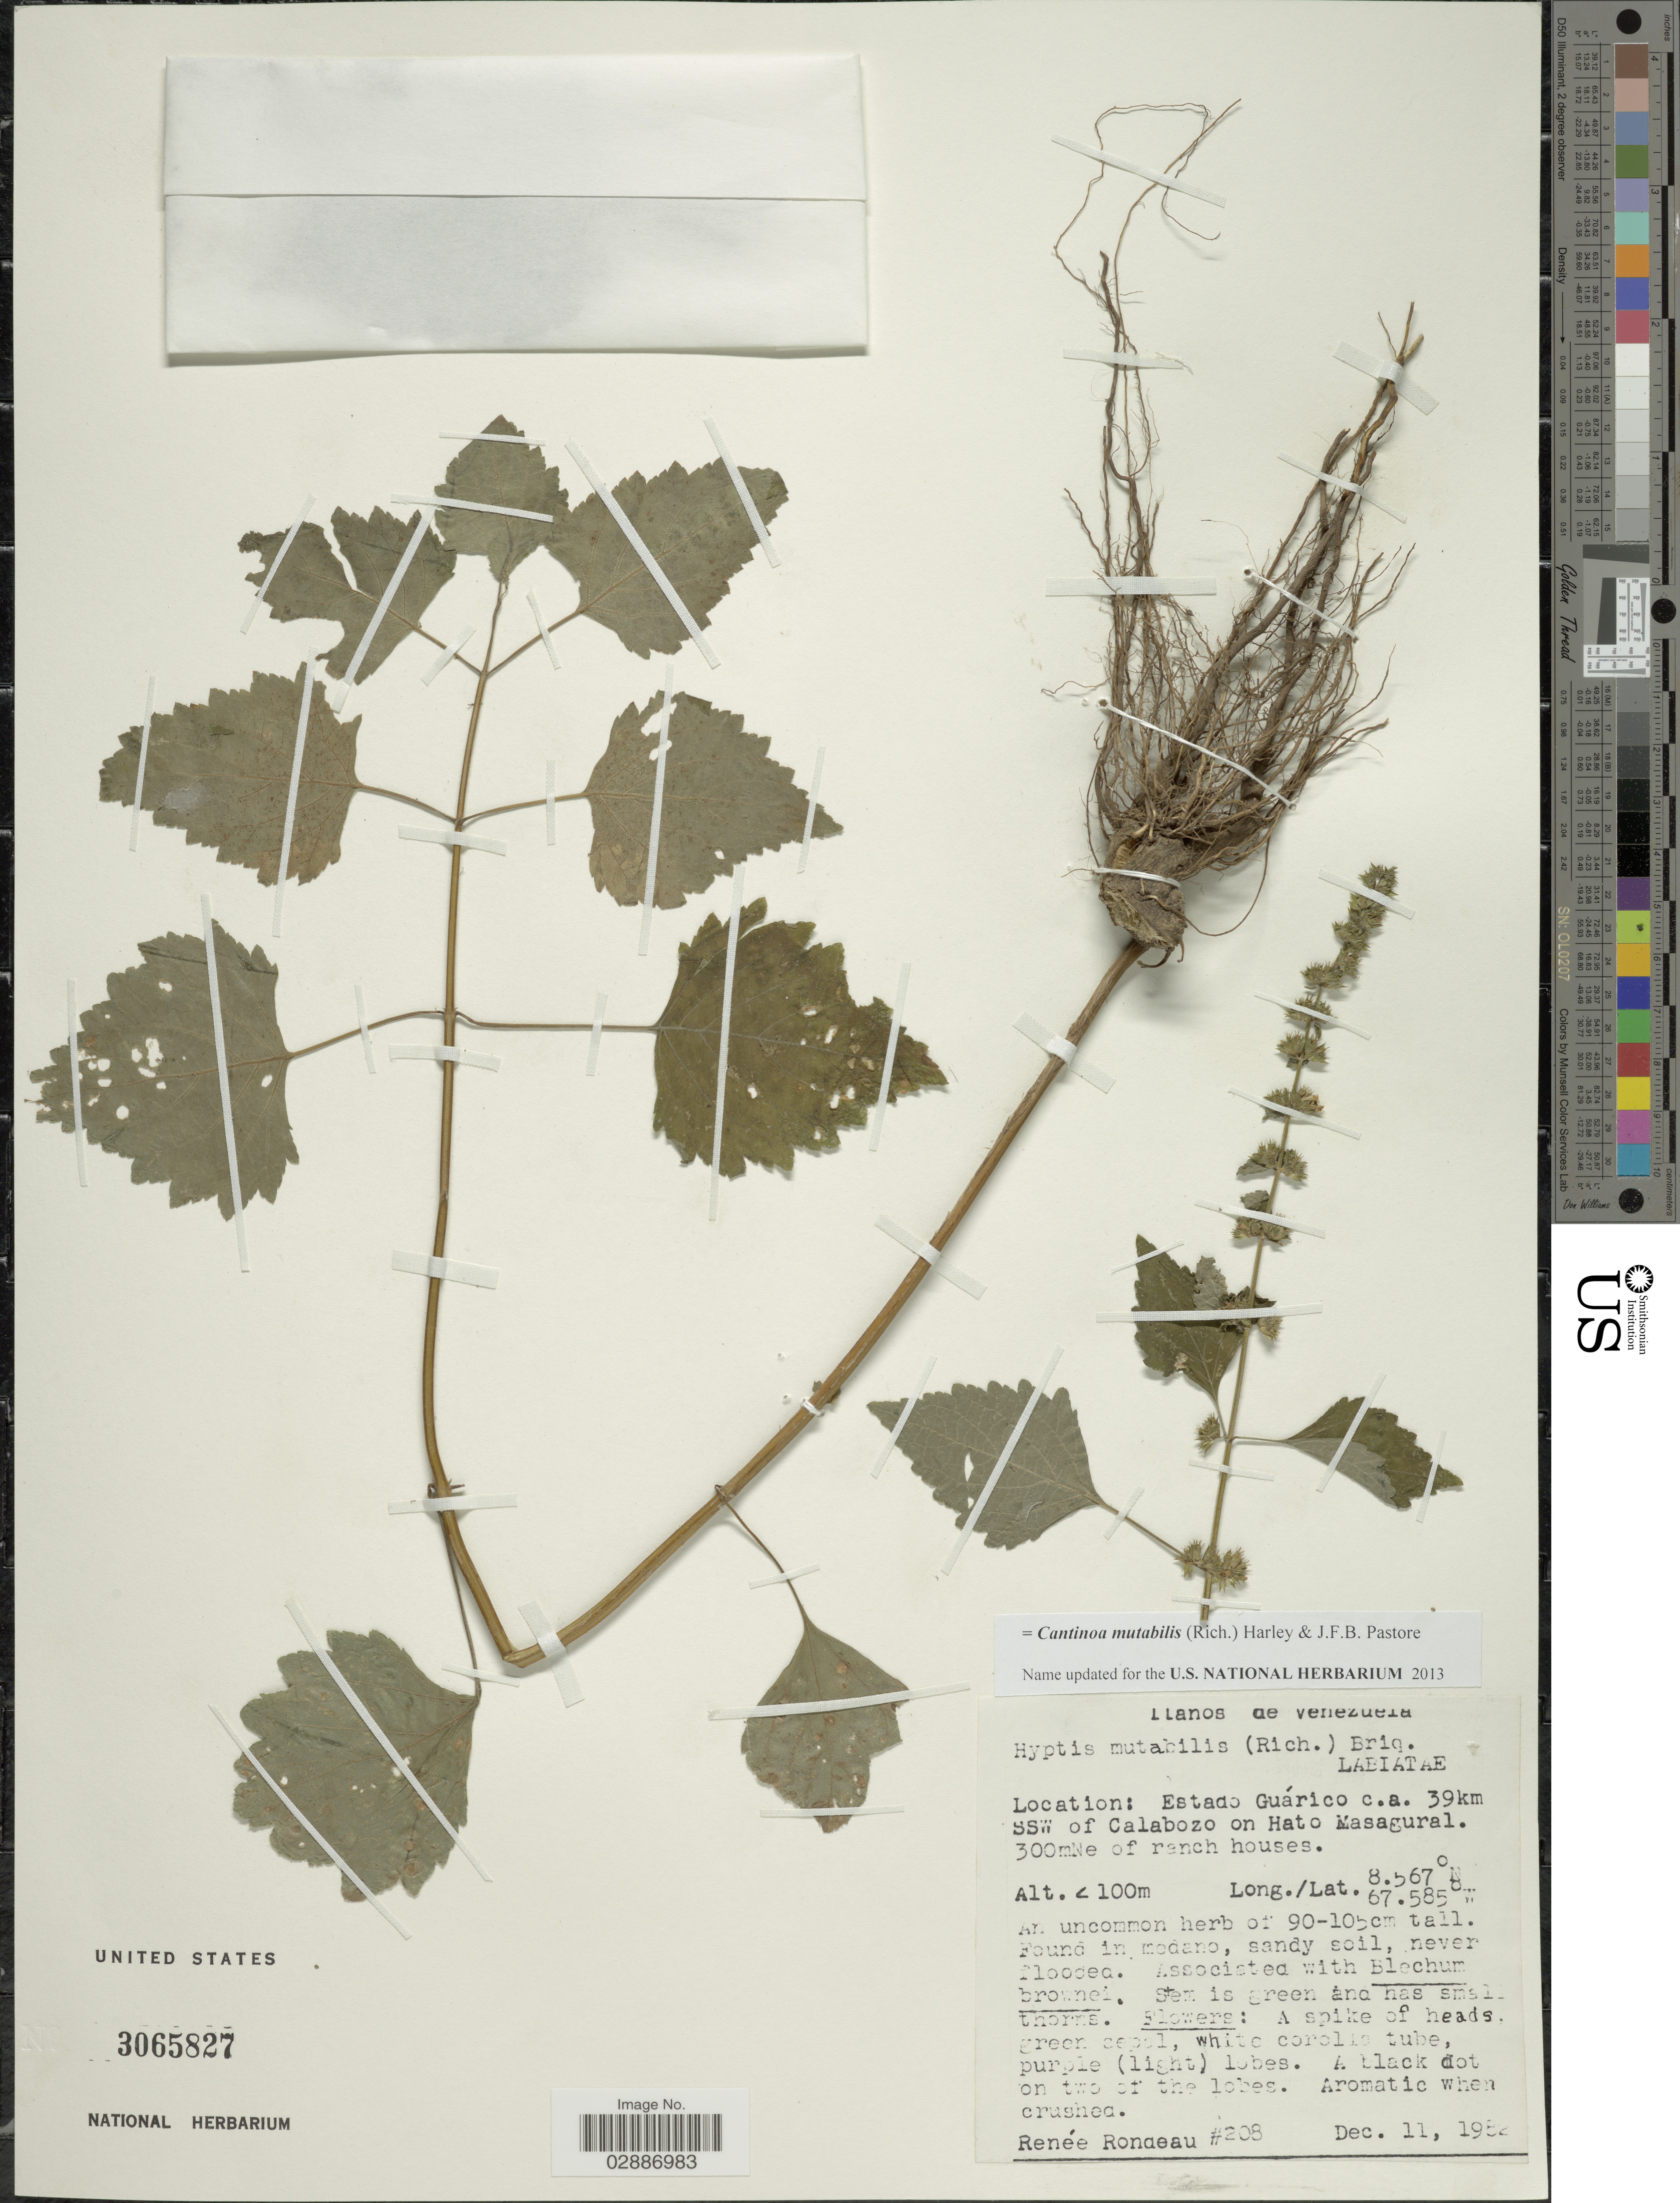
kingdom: Plantae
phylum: Tracheophyta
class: Magnoliopsida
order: Lamiales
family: Lamiaceae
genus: Cantinoa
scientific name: Cantinoa mutabilis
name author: (Epling) Harley & J.F.B. Pastore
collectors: R. Rondeau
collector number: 208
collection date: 1952-12-11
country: Venezuela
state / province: Guárico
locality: Llanos de Venezuela. C.a. 39km SSW of Calabozo on Hato Masagural. 300m NE of ranch houses.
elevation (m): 2100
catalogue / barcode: US 3065827